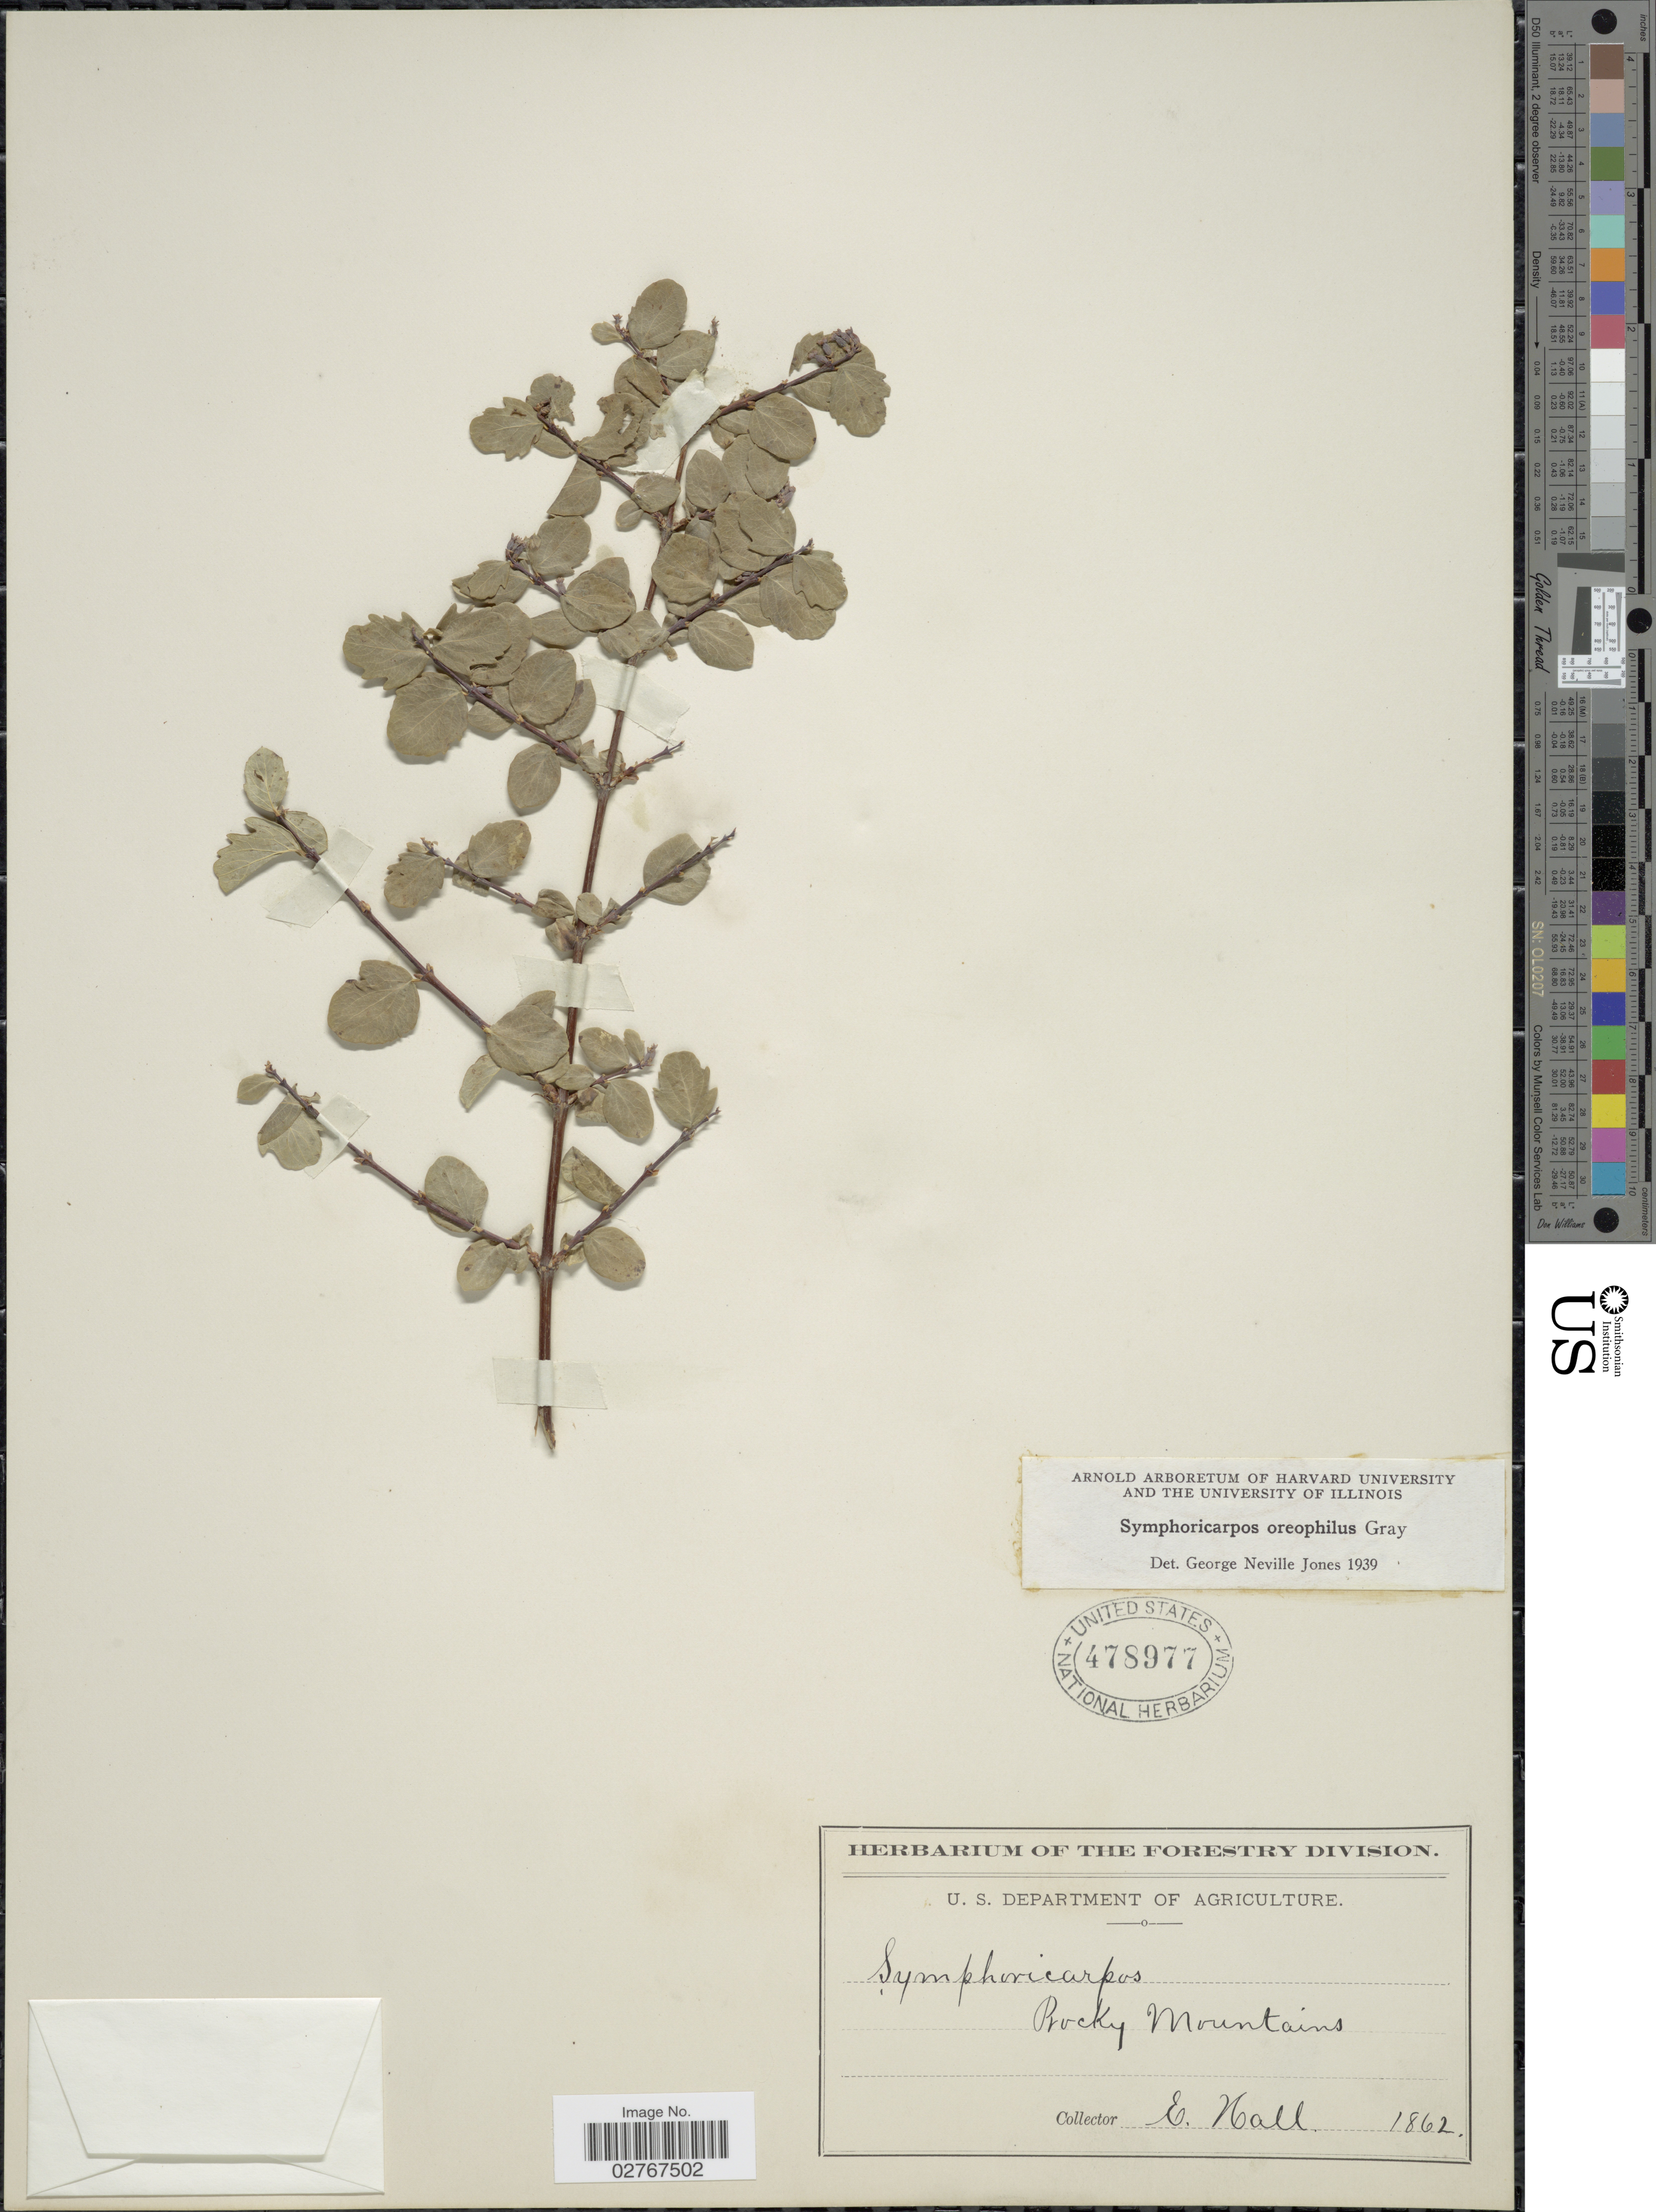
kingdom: Plantae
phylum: Tracheophyta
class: Magnoliopsida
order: Dipsacales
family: Caprifoliaceae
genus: Symphoricarpos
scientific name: Symphoricarpos oreophilus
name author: A. Gray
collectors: E. Hall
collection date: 1862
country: United States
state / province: Colorado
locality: Rocky Mtns.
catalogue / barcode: US 478977